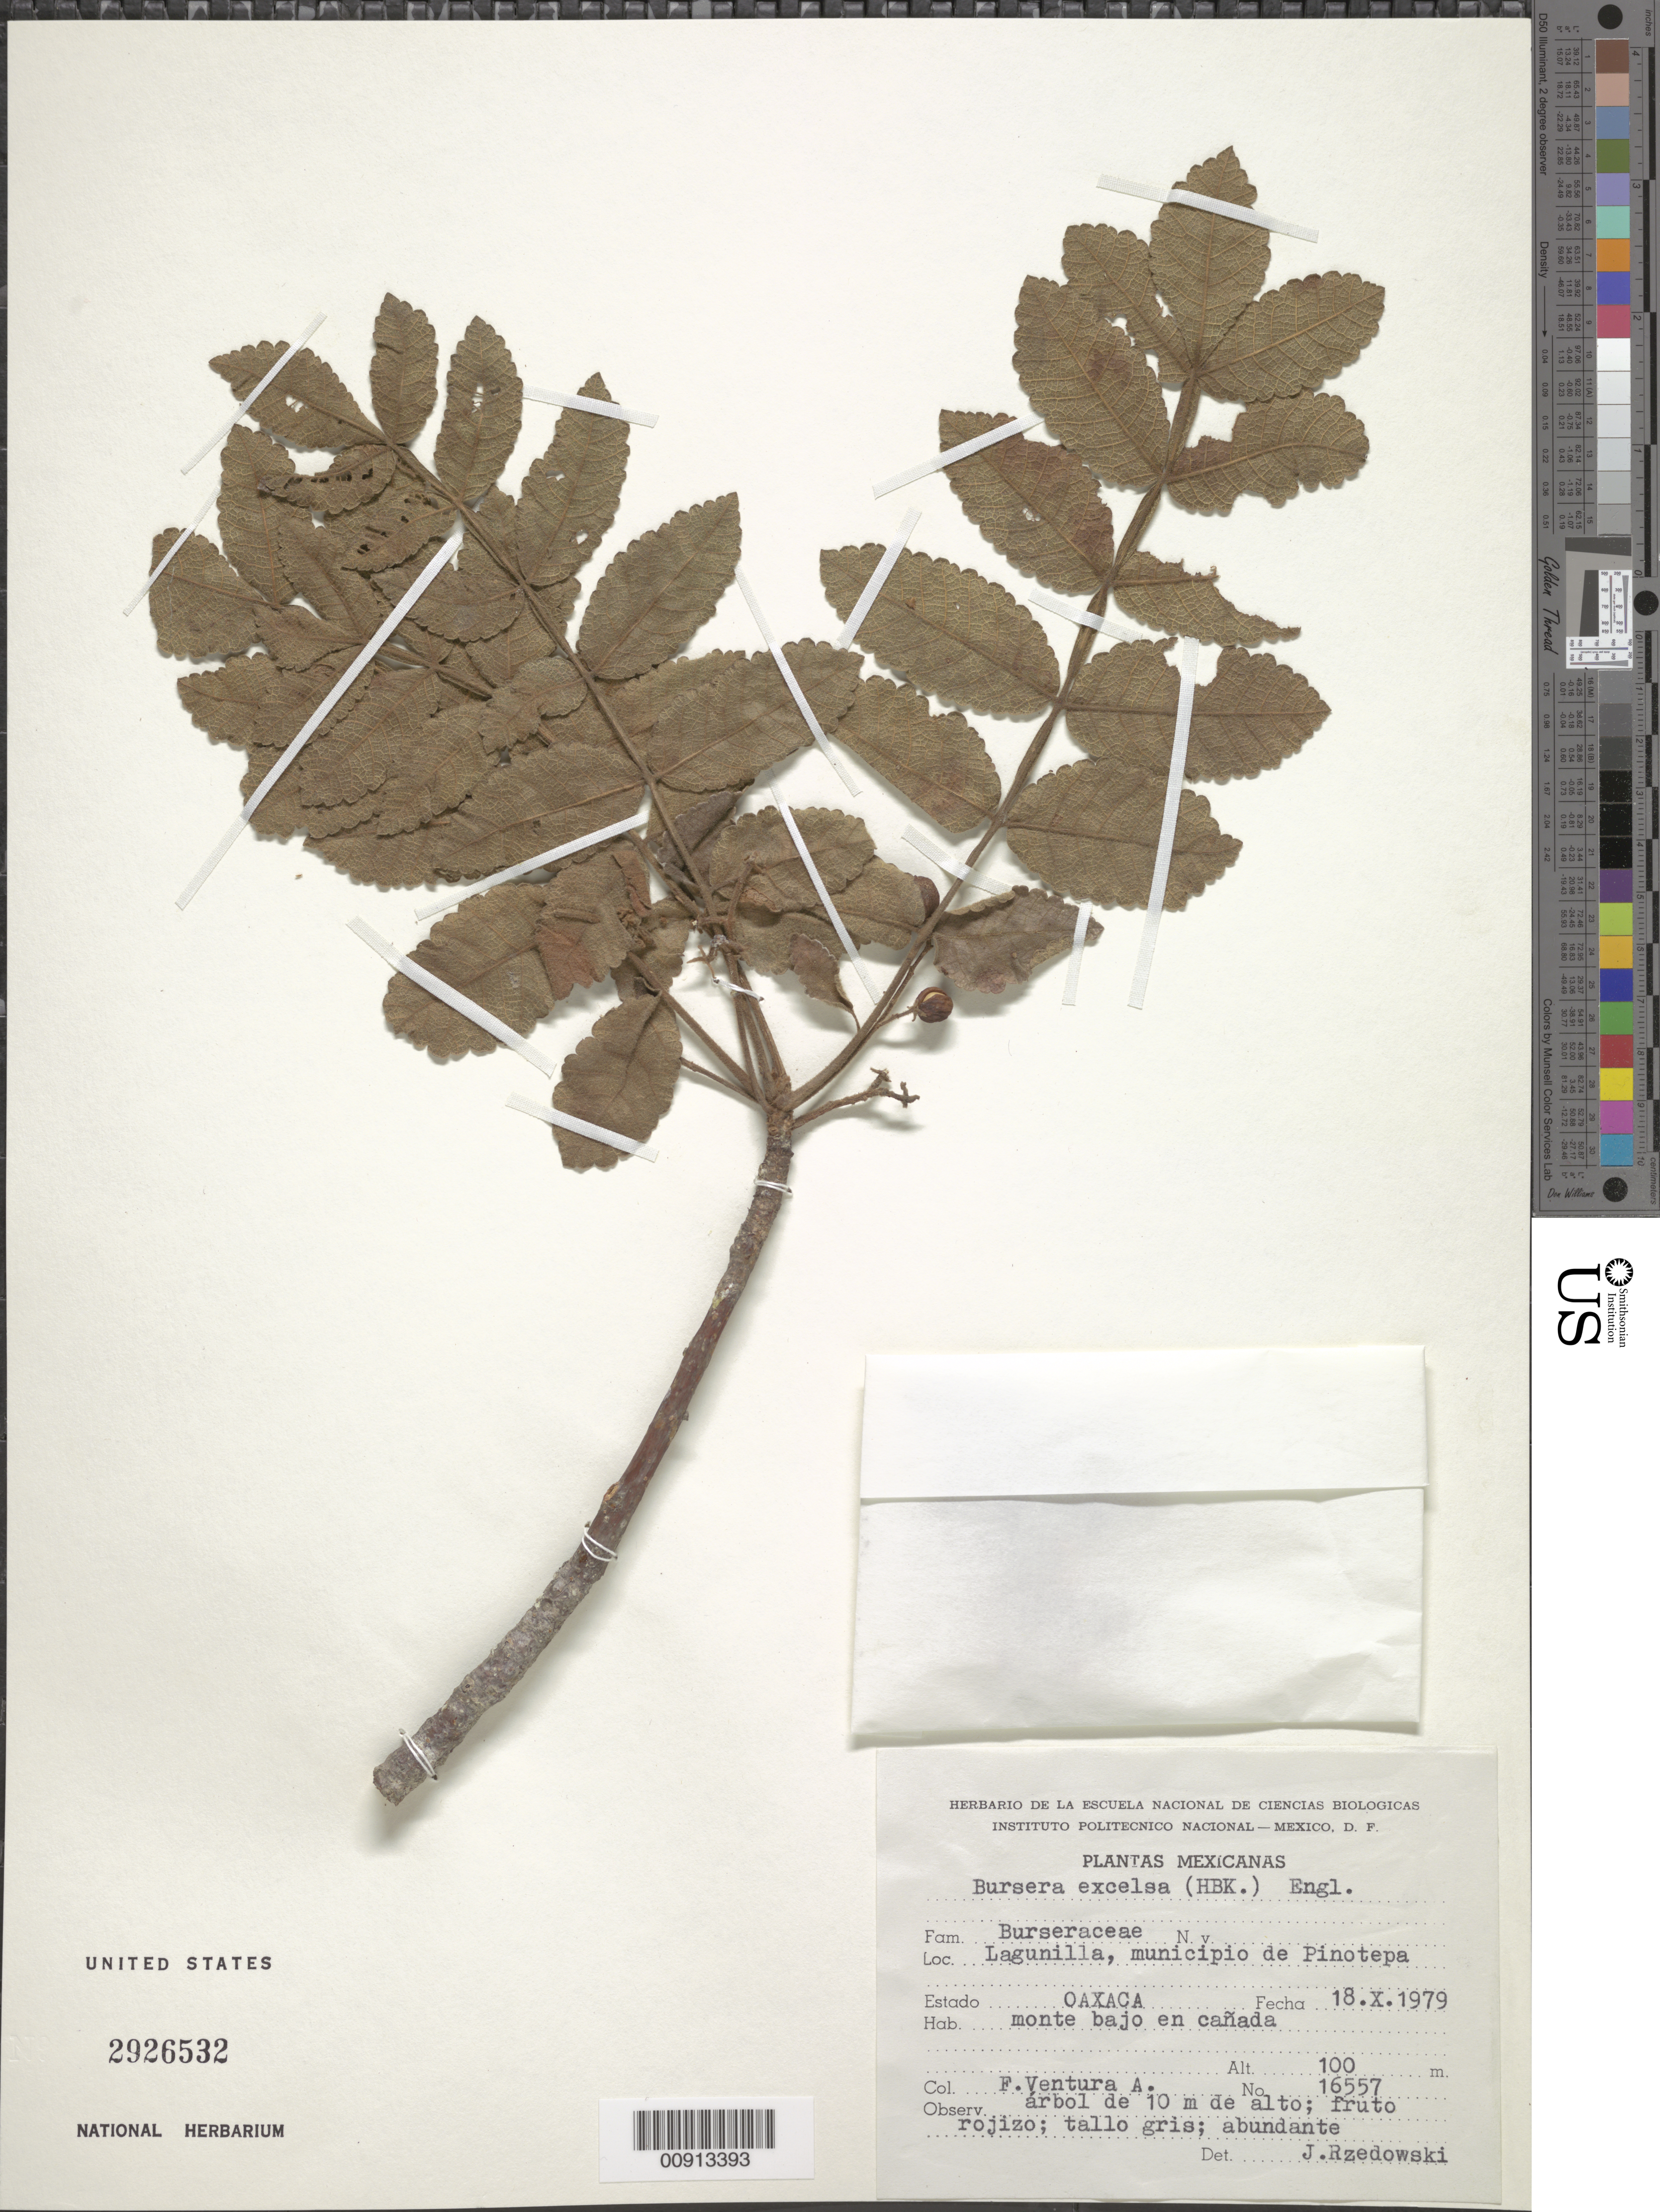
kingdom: Plantae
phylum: Tracheophyta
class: Magnoliopsida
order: Sapindales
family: Burseraceae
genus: Bursera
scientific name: Bursera excelsa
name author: (Kunth) Engl.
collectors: F. Ventura A.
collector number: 16557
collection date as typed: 18 Oct 1979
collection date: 1979-10-18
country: Mexico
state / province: Oaxaca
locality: Lagunilla, municipio de Pinotepa, Oaxaca.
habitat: Monte bajo en cañada.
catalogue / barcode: US 2926532